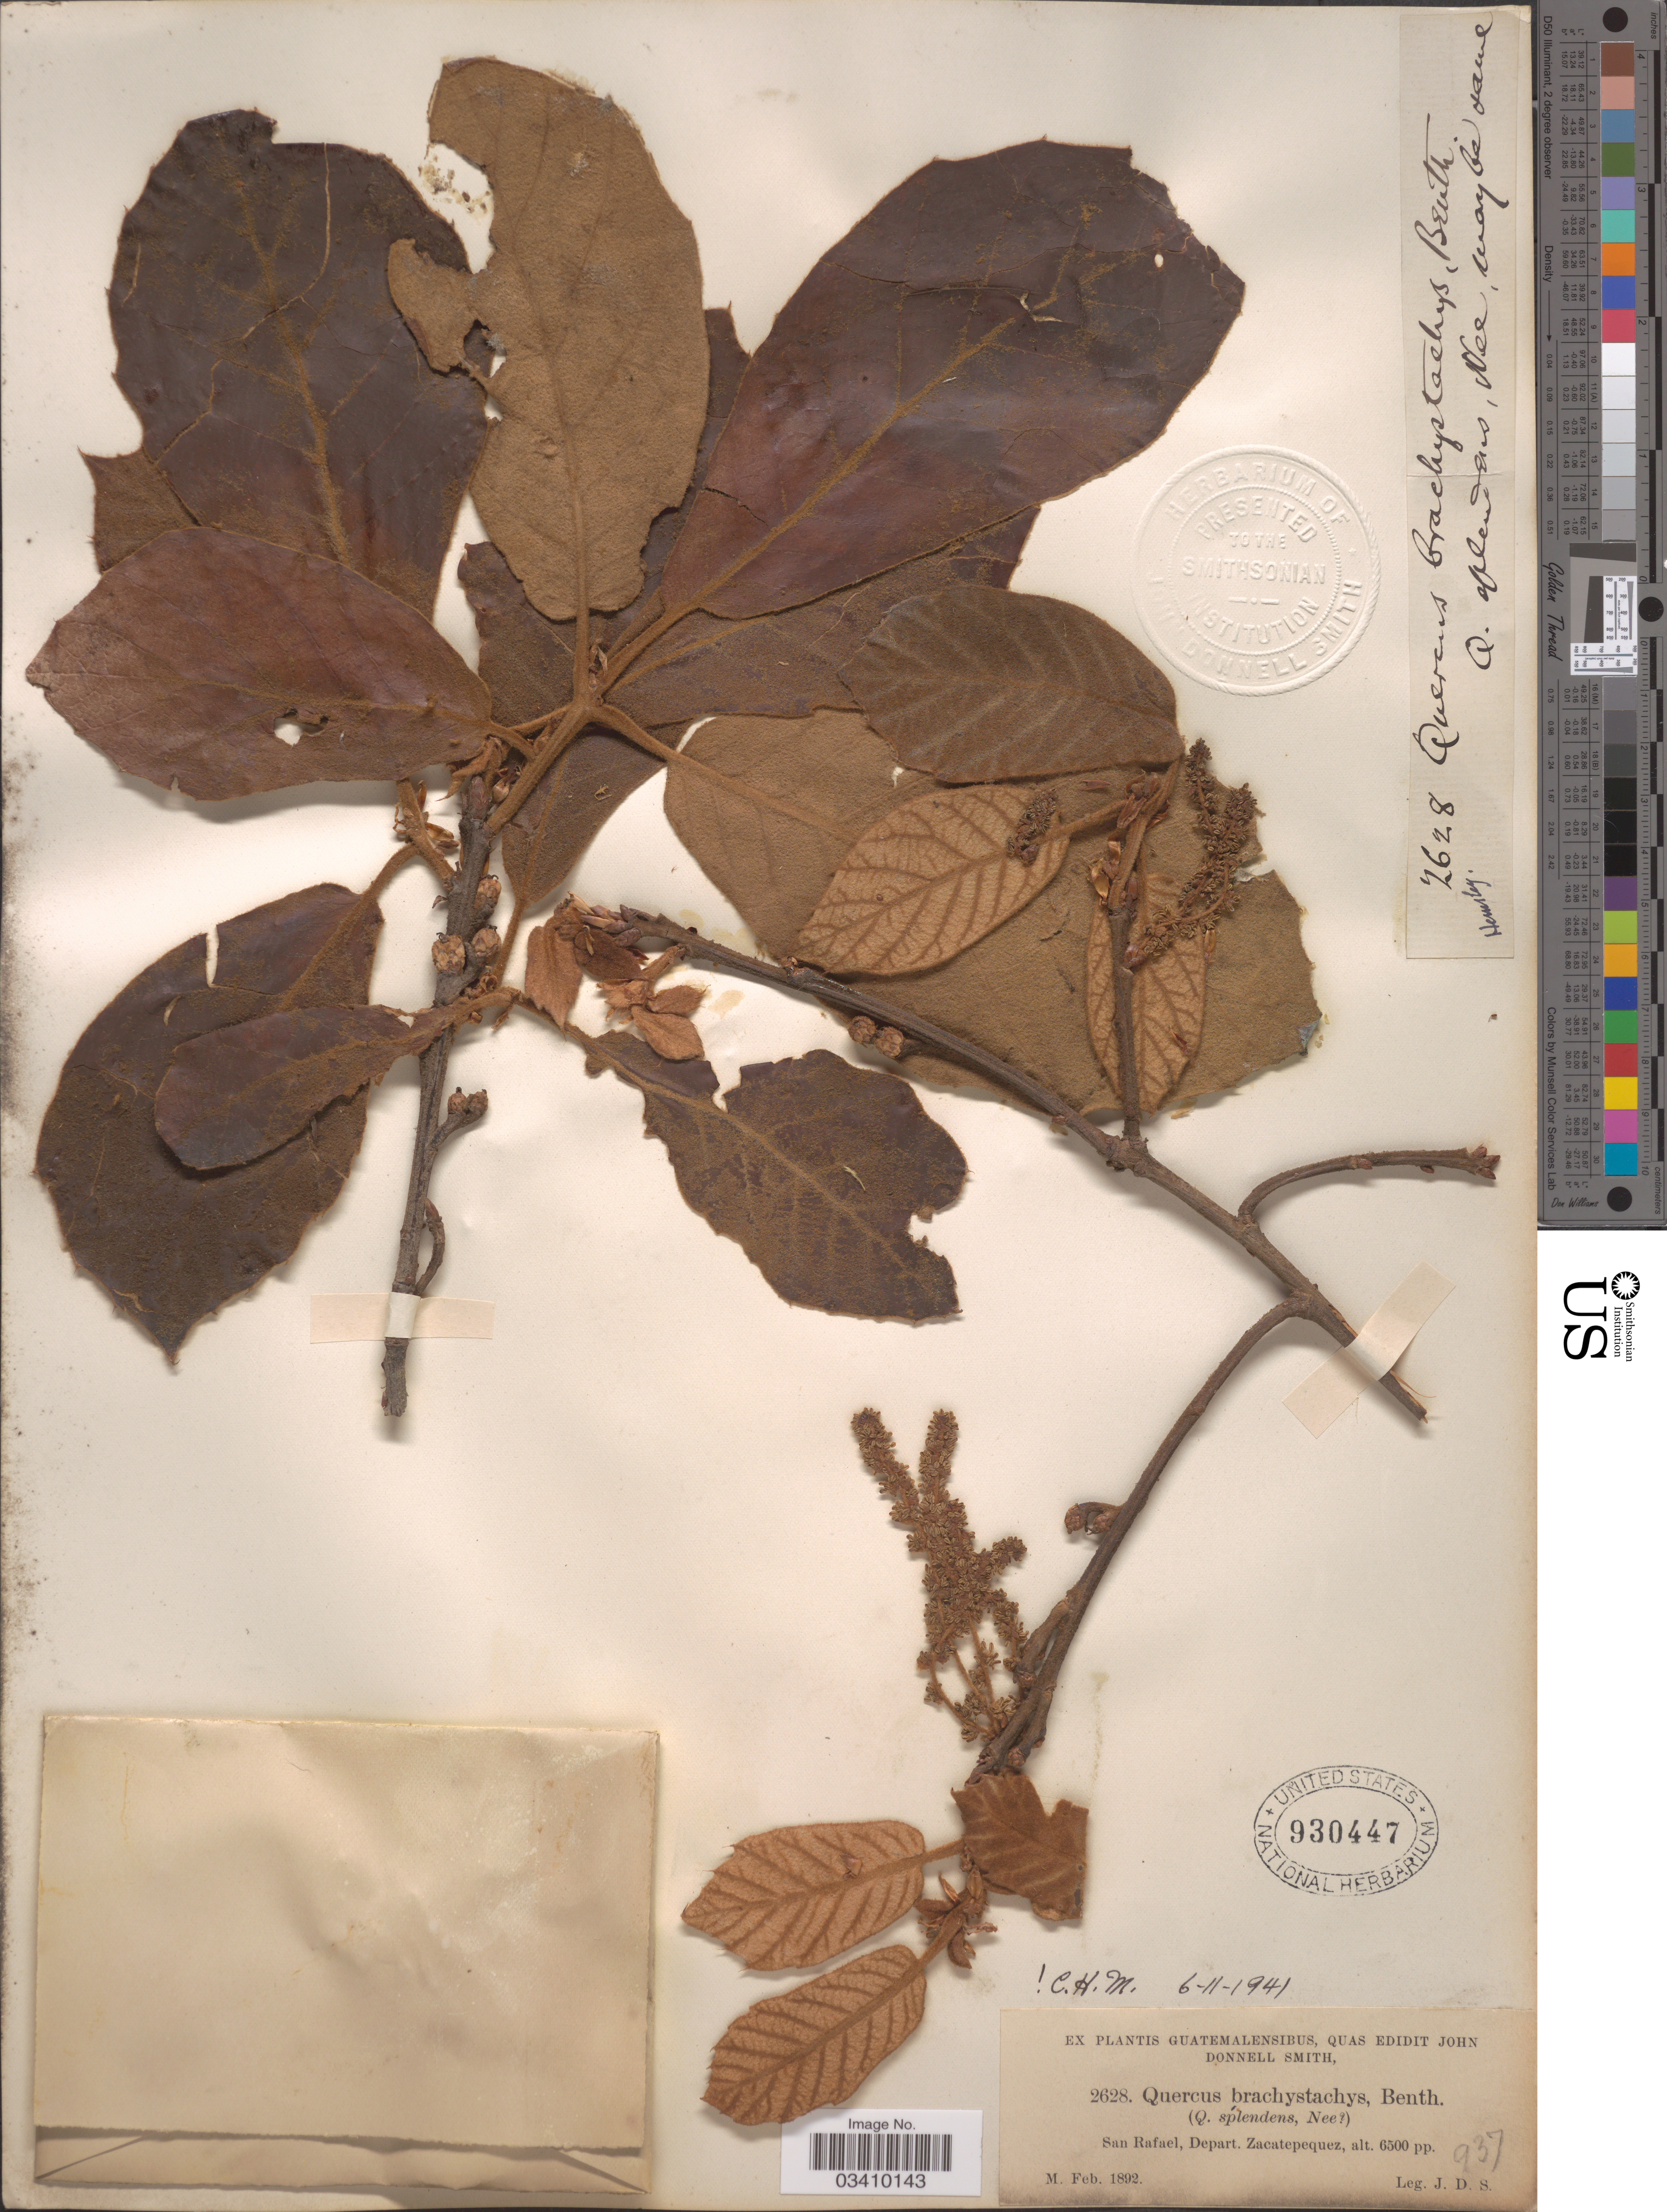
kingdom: Plantae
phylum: Tracheophyta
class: Magnoliopsida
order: Fagales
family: Fagaceae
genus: Quercus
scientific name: Quercus brachystachys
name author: Benth.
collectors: J. Donnell Smith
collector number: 2628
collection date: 1892-02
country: Guatemala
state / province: Sacatepéquez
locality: San Rafael, Depart. Zacatepequez.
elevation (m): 1981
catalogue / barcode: US 930447